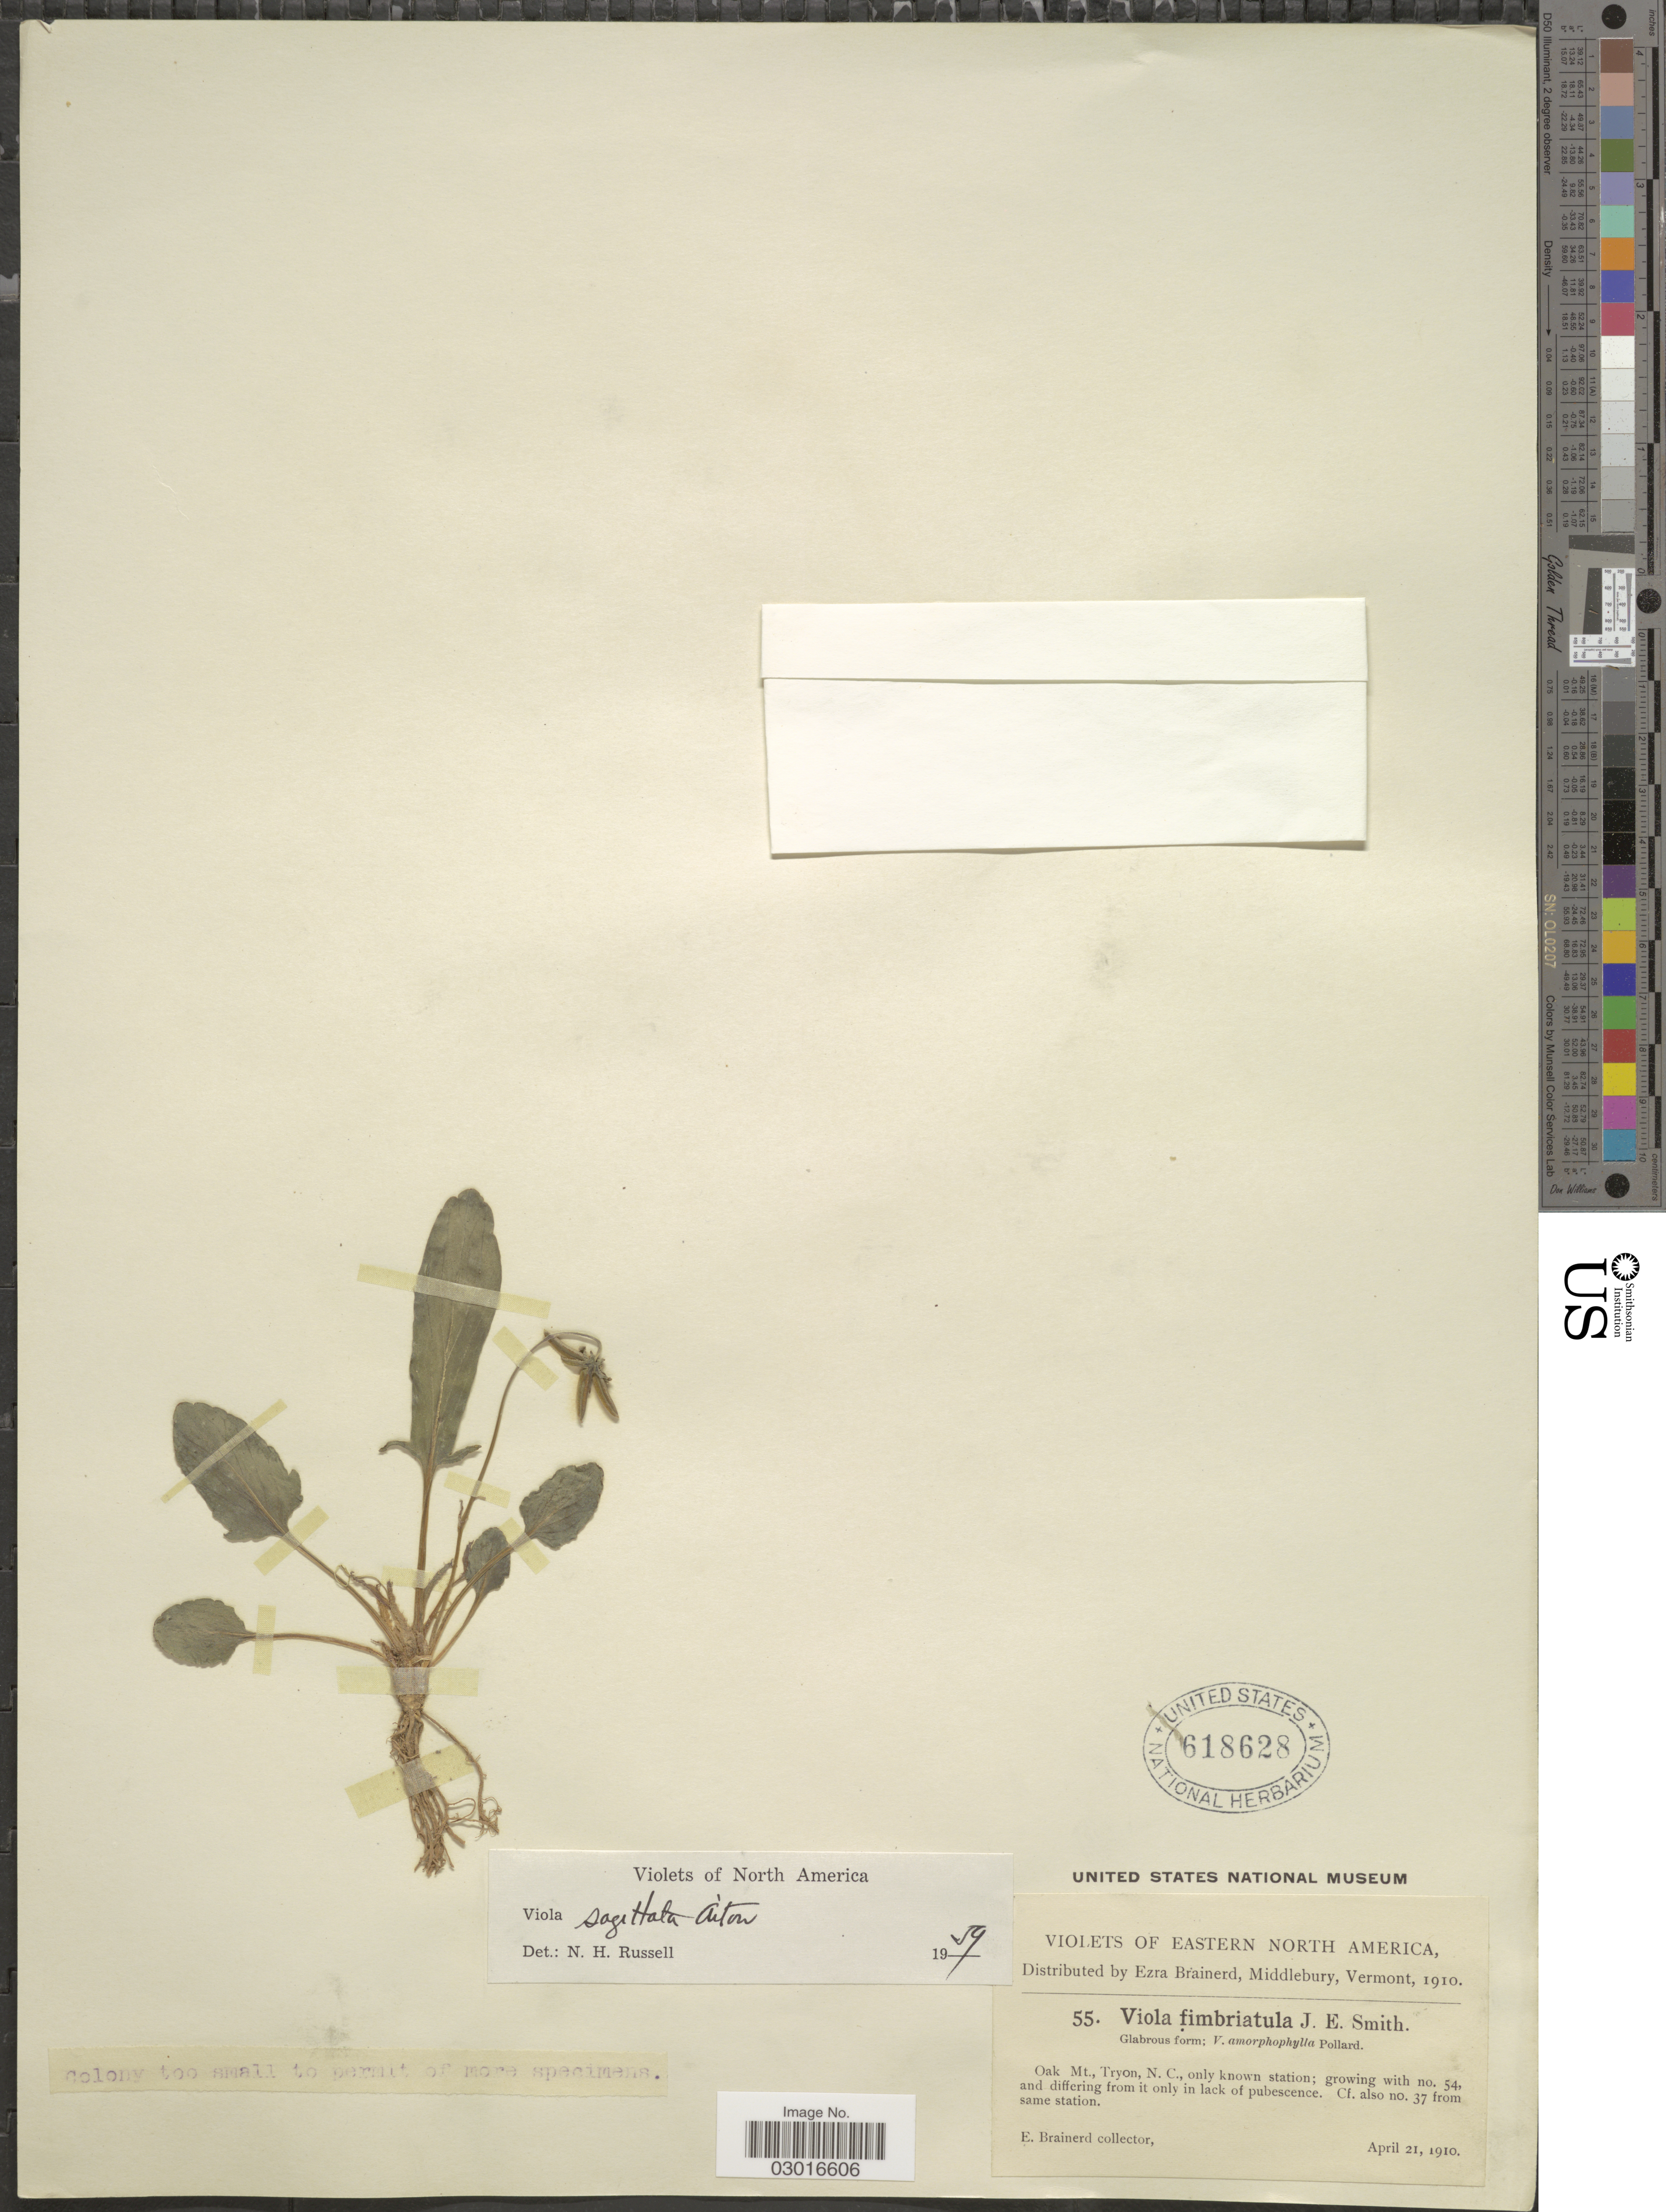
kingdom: Plantae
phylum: Tracheophyta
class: Magnoliopsida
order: Malpighiales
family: Violaceae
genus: Viola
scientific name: Viola sagittata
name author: Aiton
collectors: E. Brainerd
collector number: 55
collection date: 1910-04-21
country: United States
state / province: North Carolina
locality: Eastern North America. Oak Mt., Tryon.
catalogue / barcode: US 618628